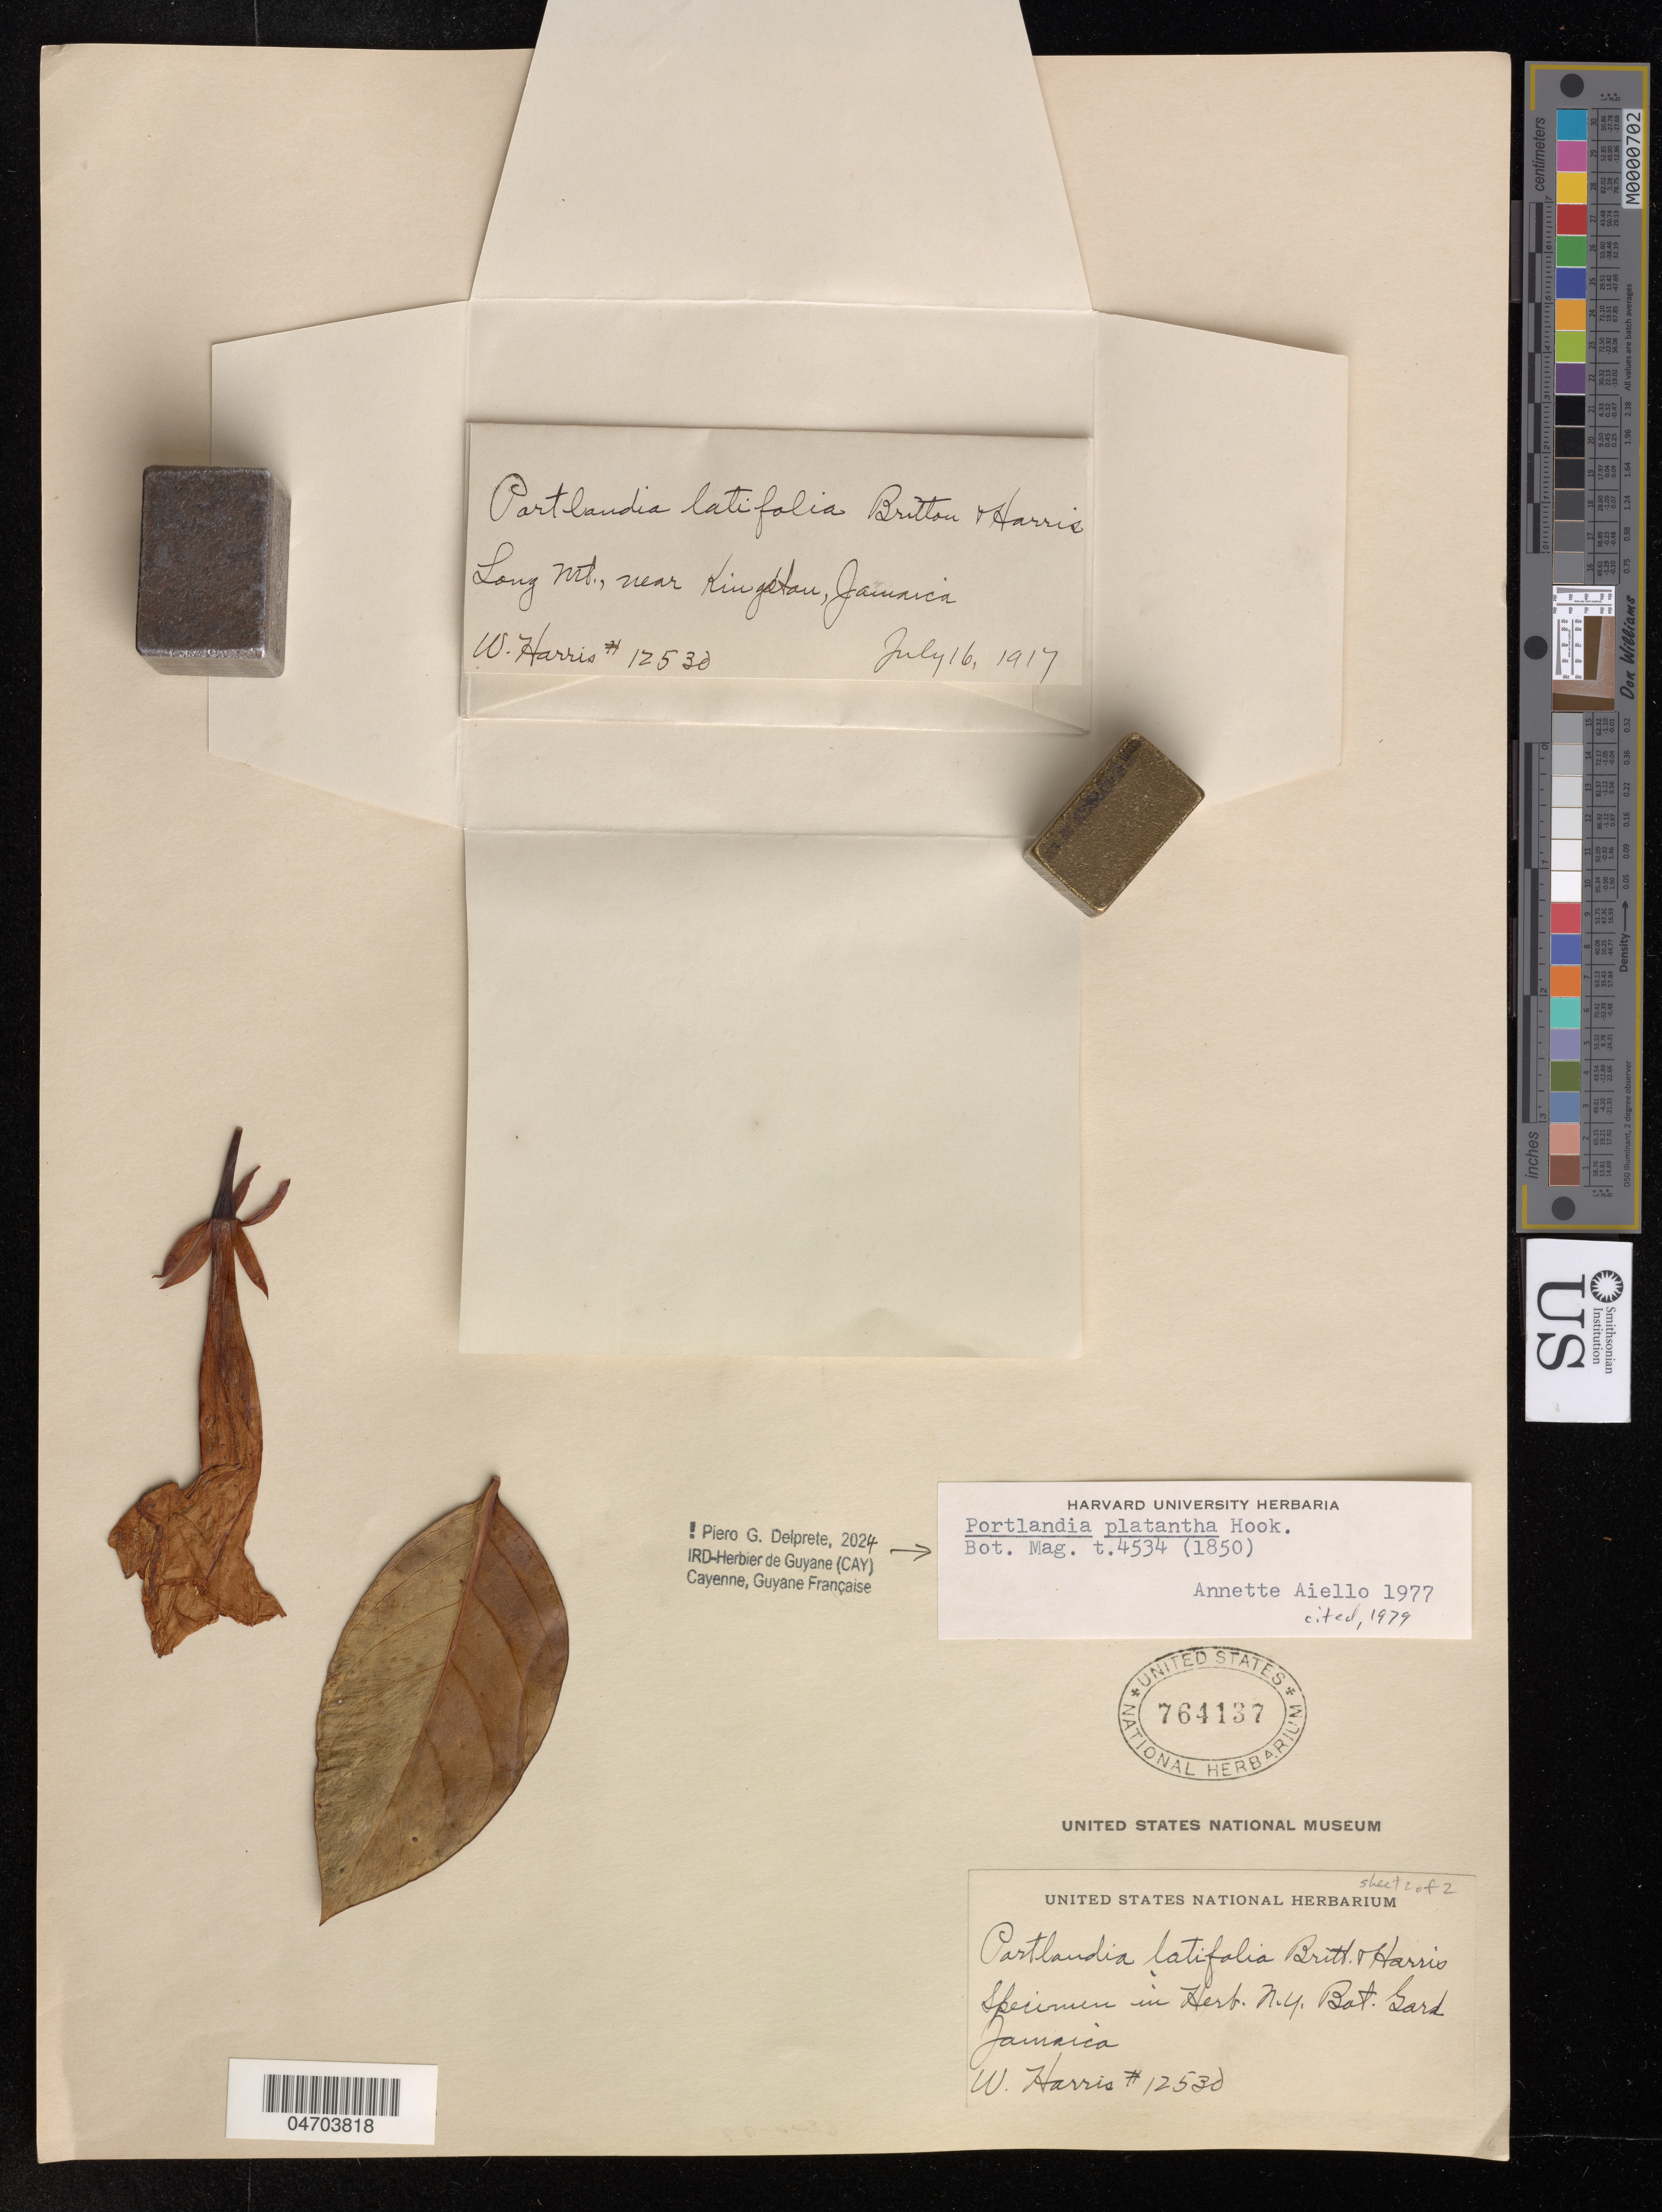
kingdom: Plantae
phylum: Tracheophyta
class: Magnoliopsida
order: Gentianales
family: Rubiaceae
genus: Portlandia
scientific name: Portlandia platantha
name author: Hook. f.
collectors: W. Harris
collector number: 12530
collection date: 1917-07-16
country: Jamaica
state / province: Kingston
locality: Long Mt.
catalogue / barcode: US 764137